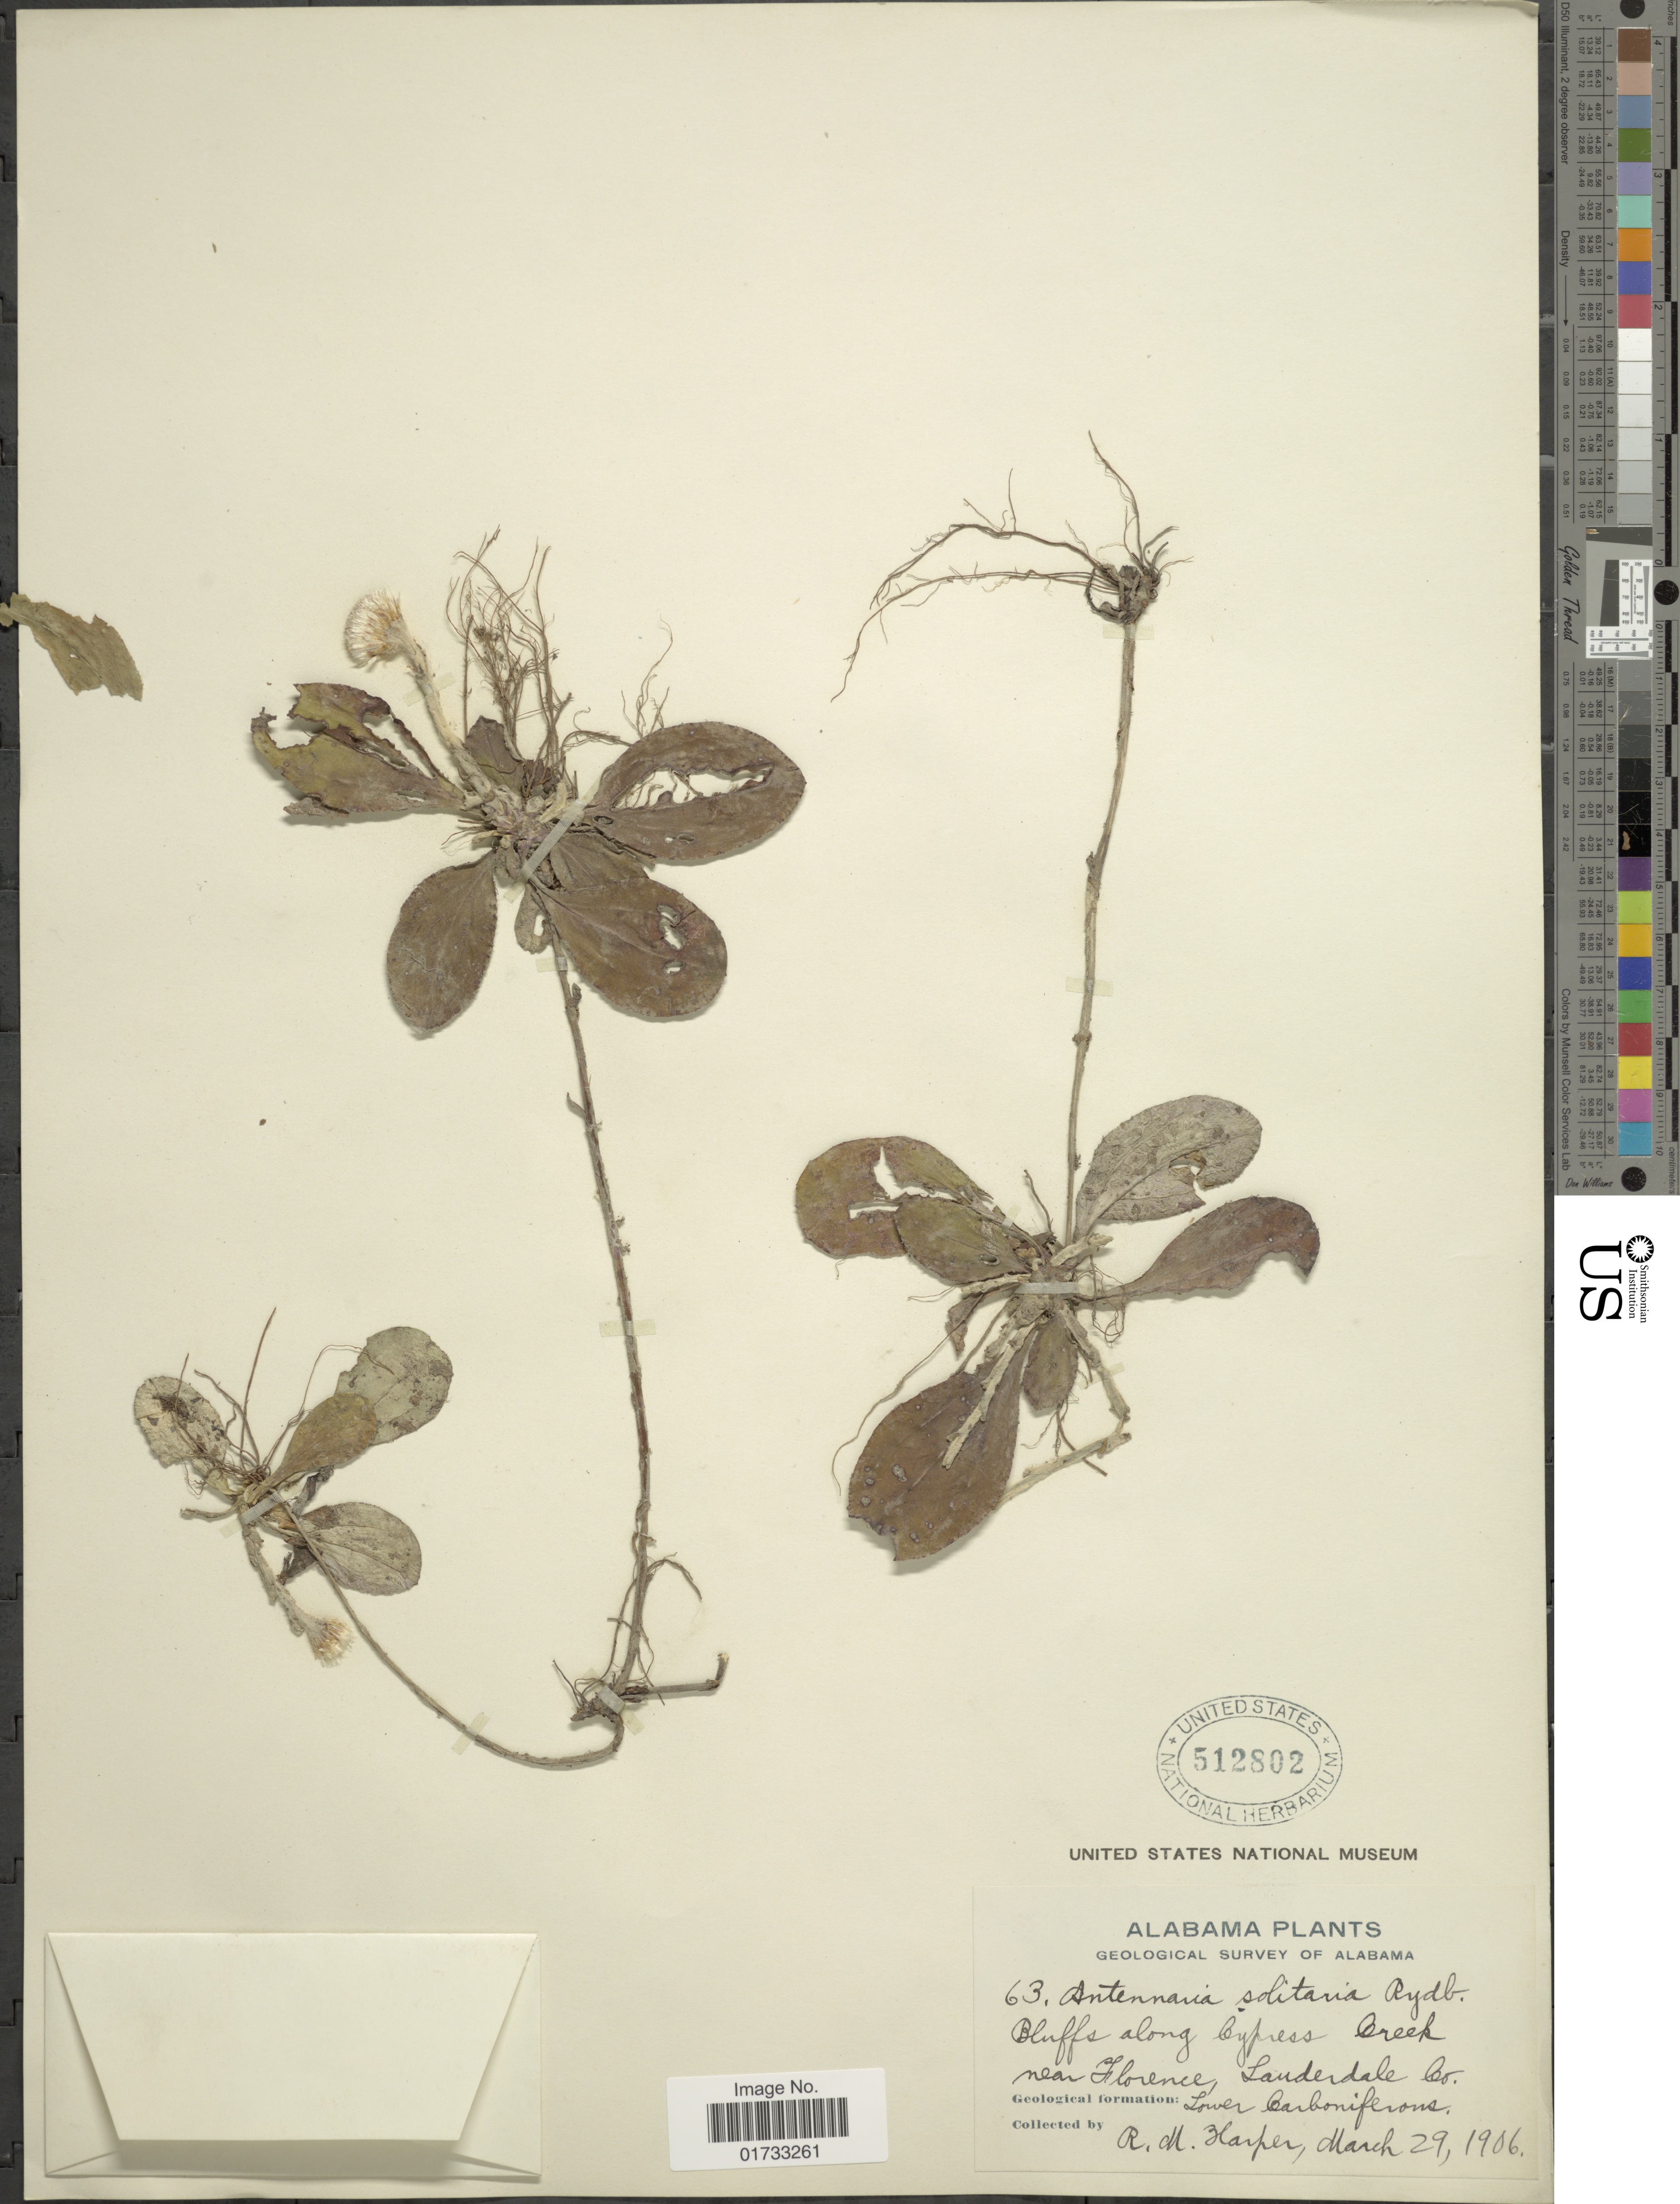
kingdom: Plantae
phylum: Tracheophyta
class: Magnoliopsida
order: Asterales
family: Asteraceae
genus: Antennaria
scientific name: Antennaria solitaria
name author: Rydb.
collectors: R. M. Harper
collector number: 63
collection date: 1906-03-29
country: United States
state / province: Alabama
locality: Bluffs along Cypress Creek, near Florence, Landerdale Co., Lower Carboniferons.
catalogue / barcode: US 512802